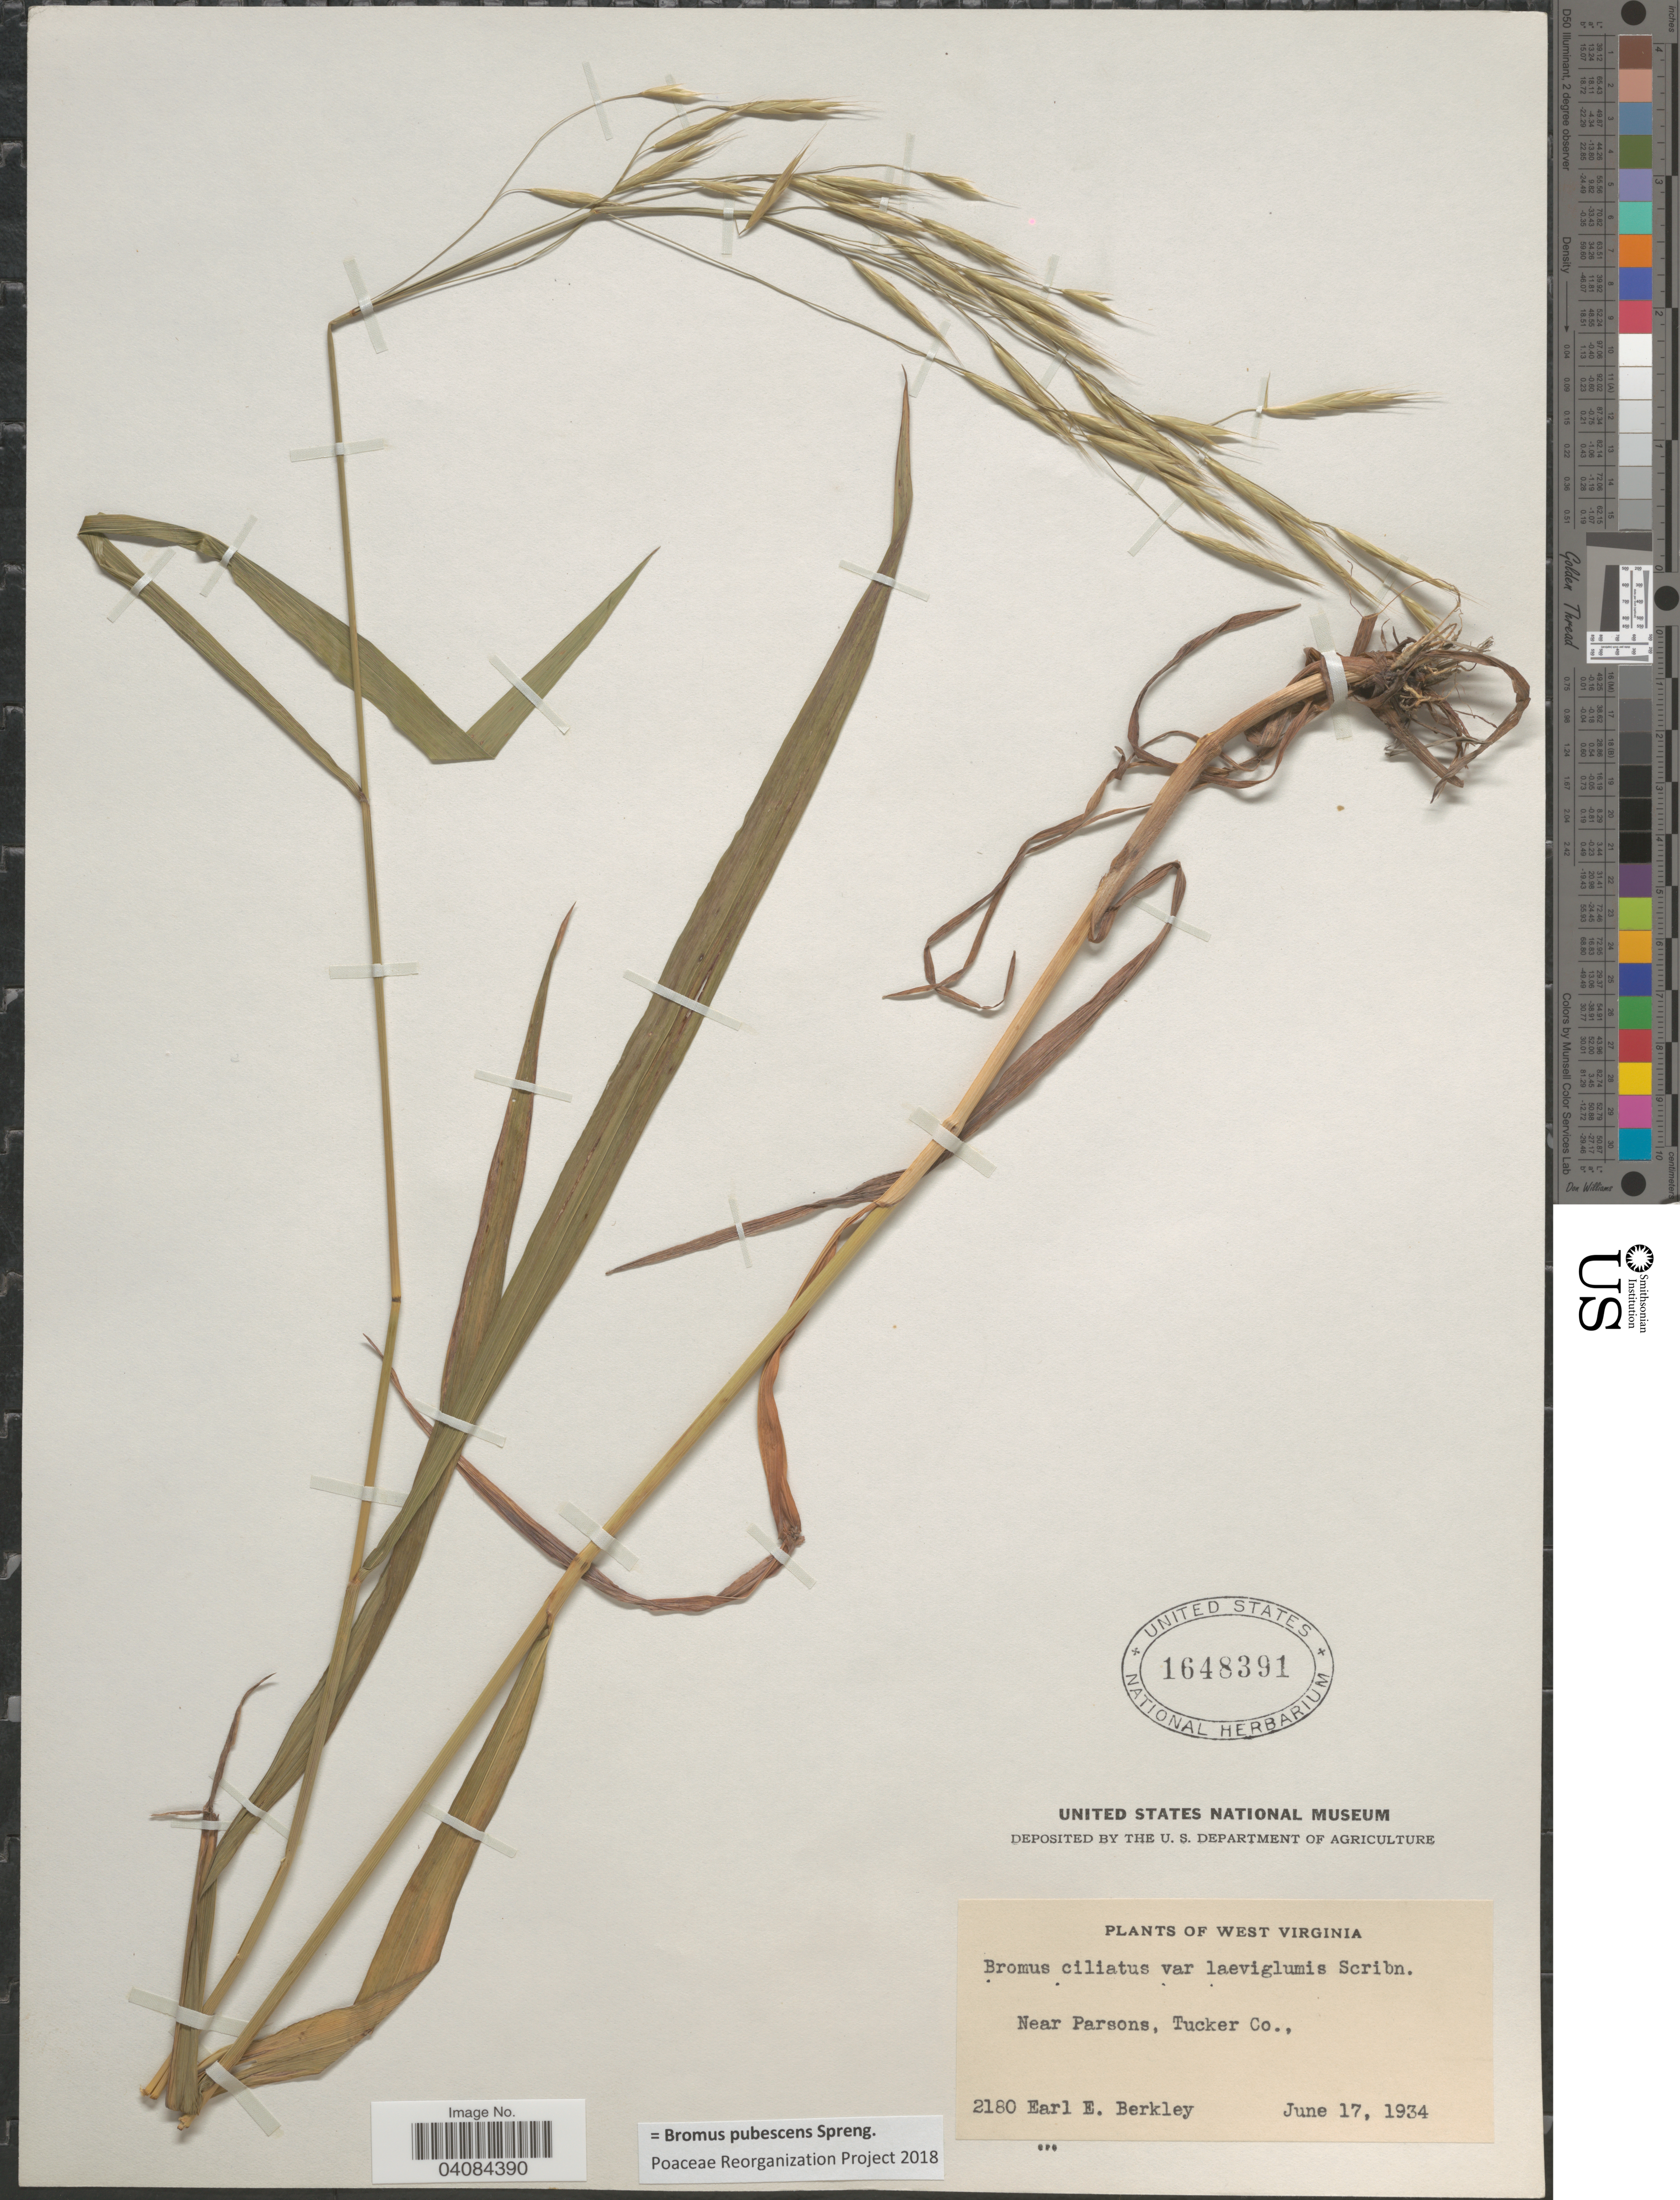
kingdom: Plantae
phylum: Tracheophyta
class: Liliopsida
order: Poales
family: Poaceae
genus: Bromus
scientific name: Bromus pubescens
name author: Muhl. ex Willd.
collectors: E. Berkley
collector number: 2180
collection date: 1934-06-17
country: United States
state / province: West Virginia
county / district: Tucker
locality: Near Parsons, Tucker Co.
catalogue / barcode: US 1648391